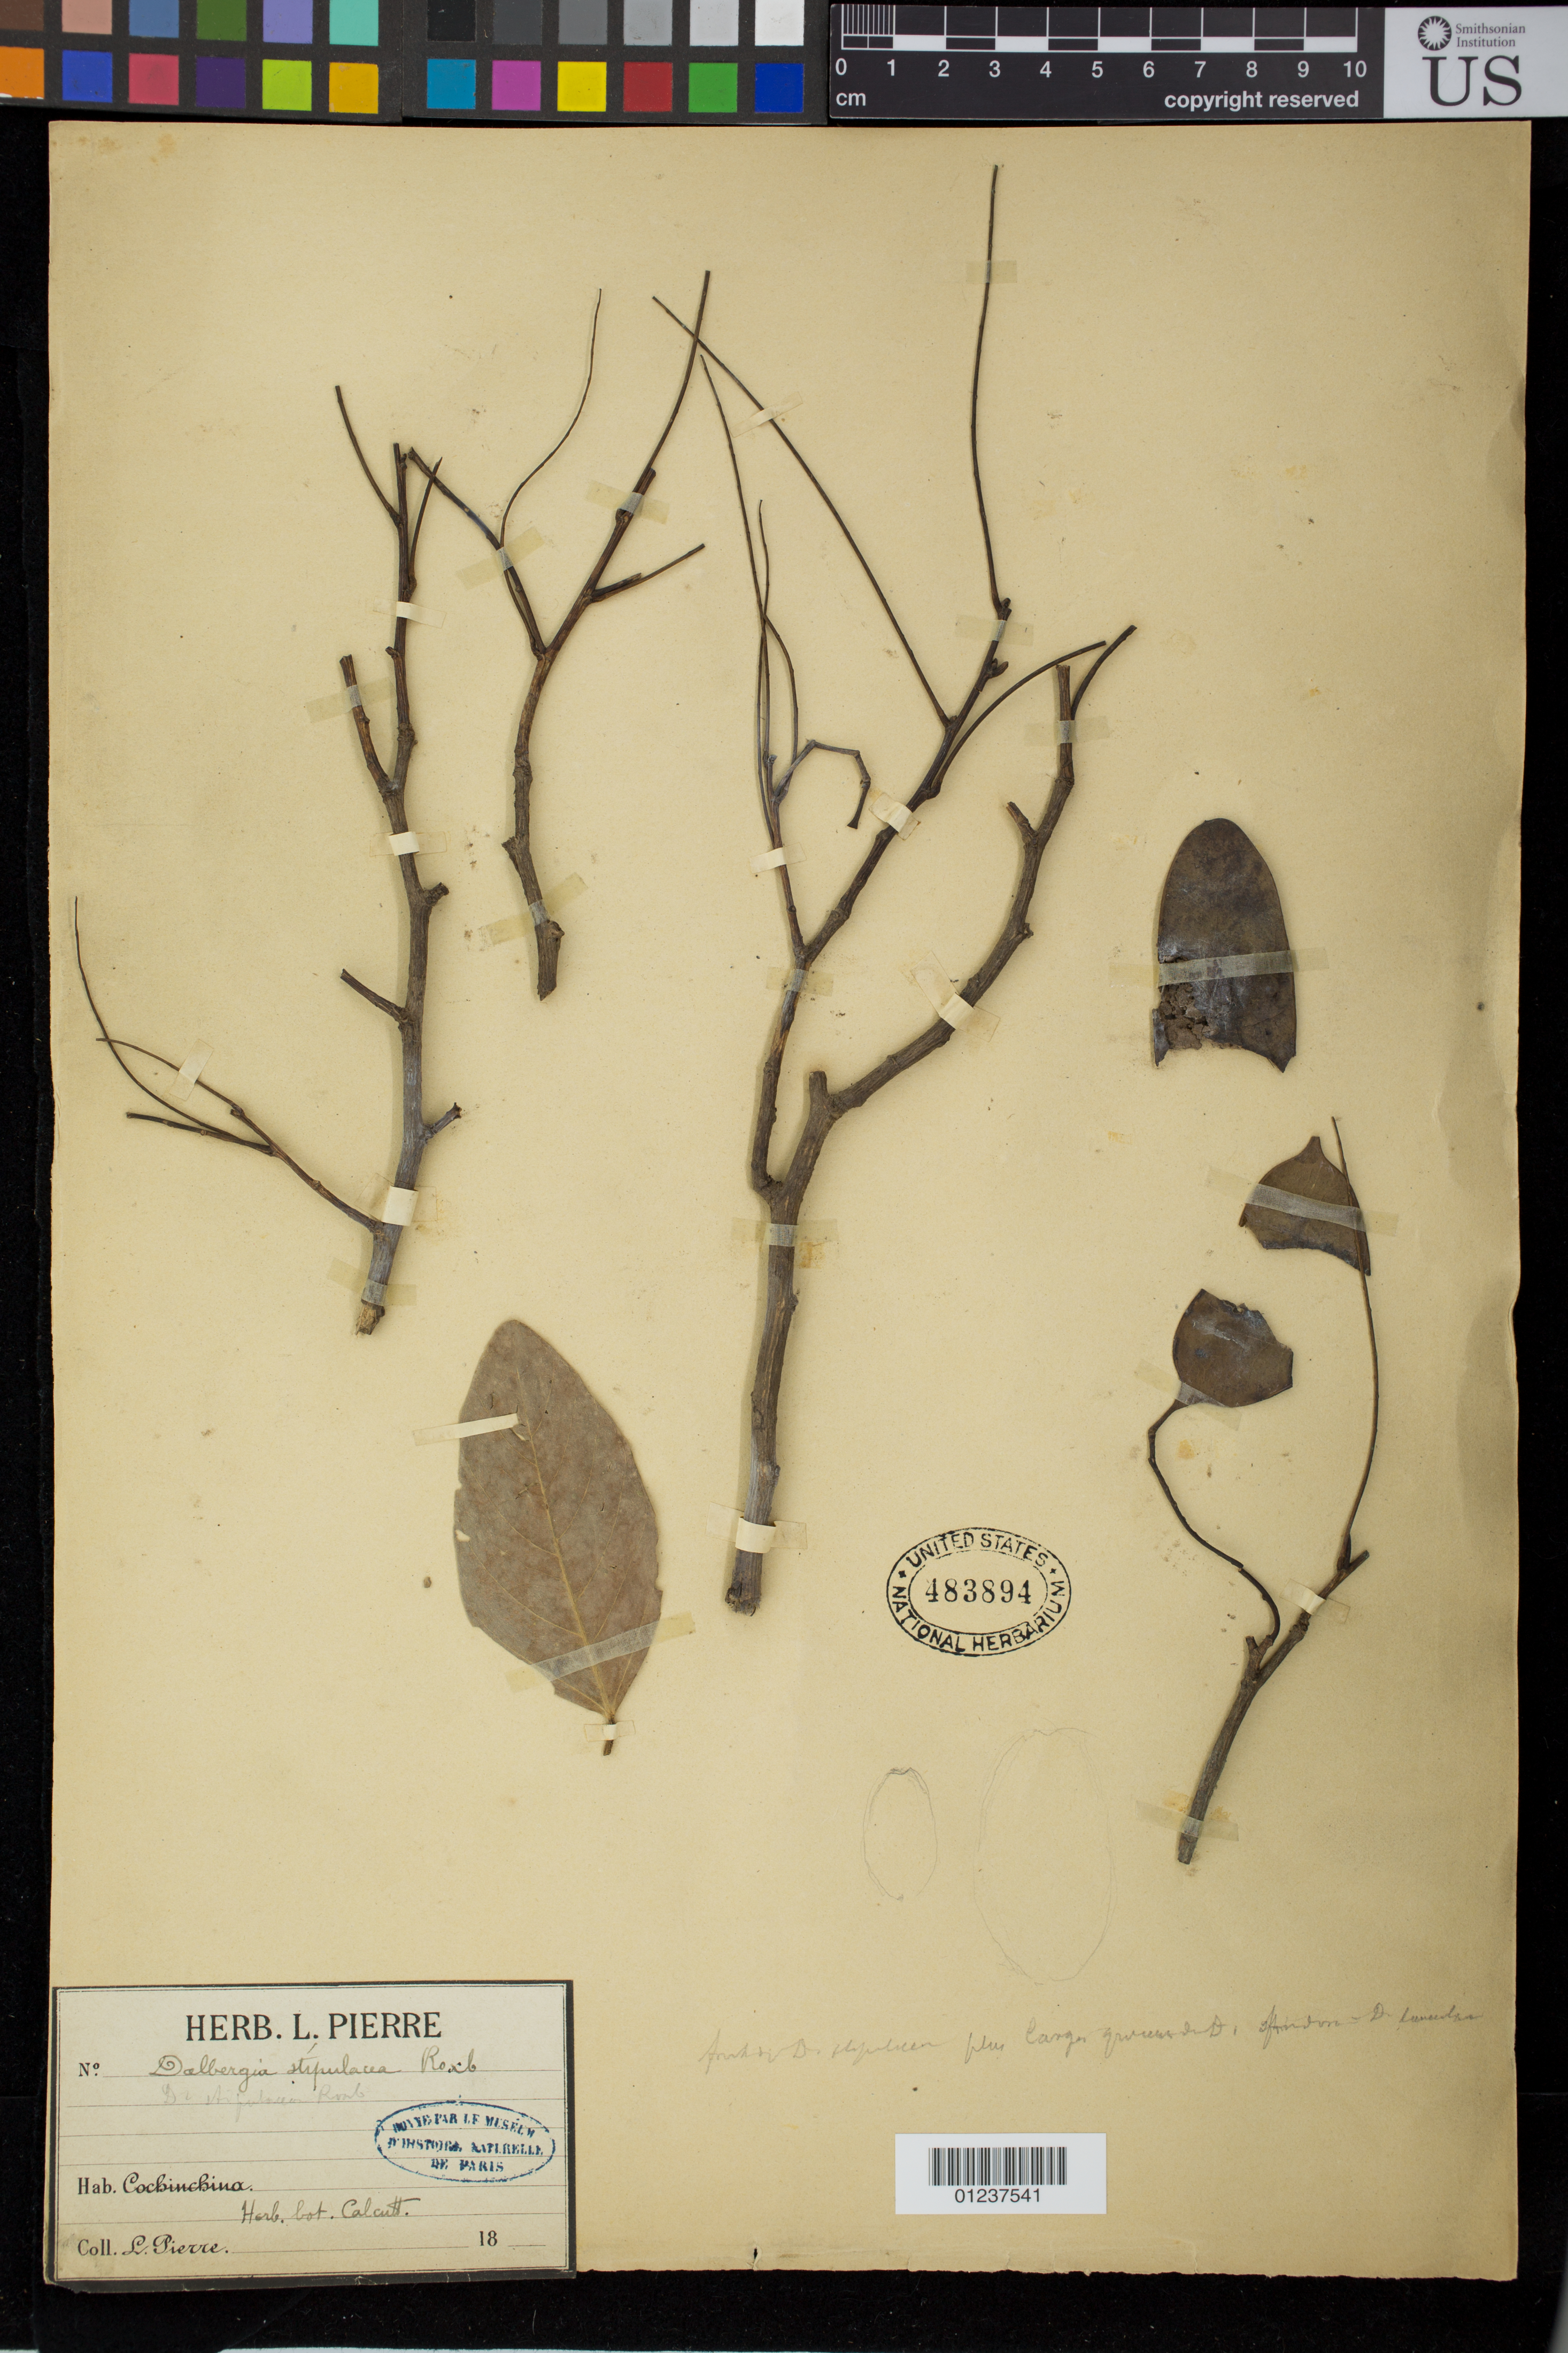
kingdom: Plantae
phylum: Tracheophyta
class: Magnoliopsida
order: Fabales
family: Fabaceae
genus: Dalbergia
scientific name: Dalbergia stipulacea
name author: Roxb.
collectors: L. Pierre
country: Vietnam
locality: Cochinchina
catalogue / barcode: US 483894